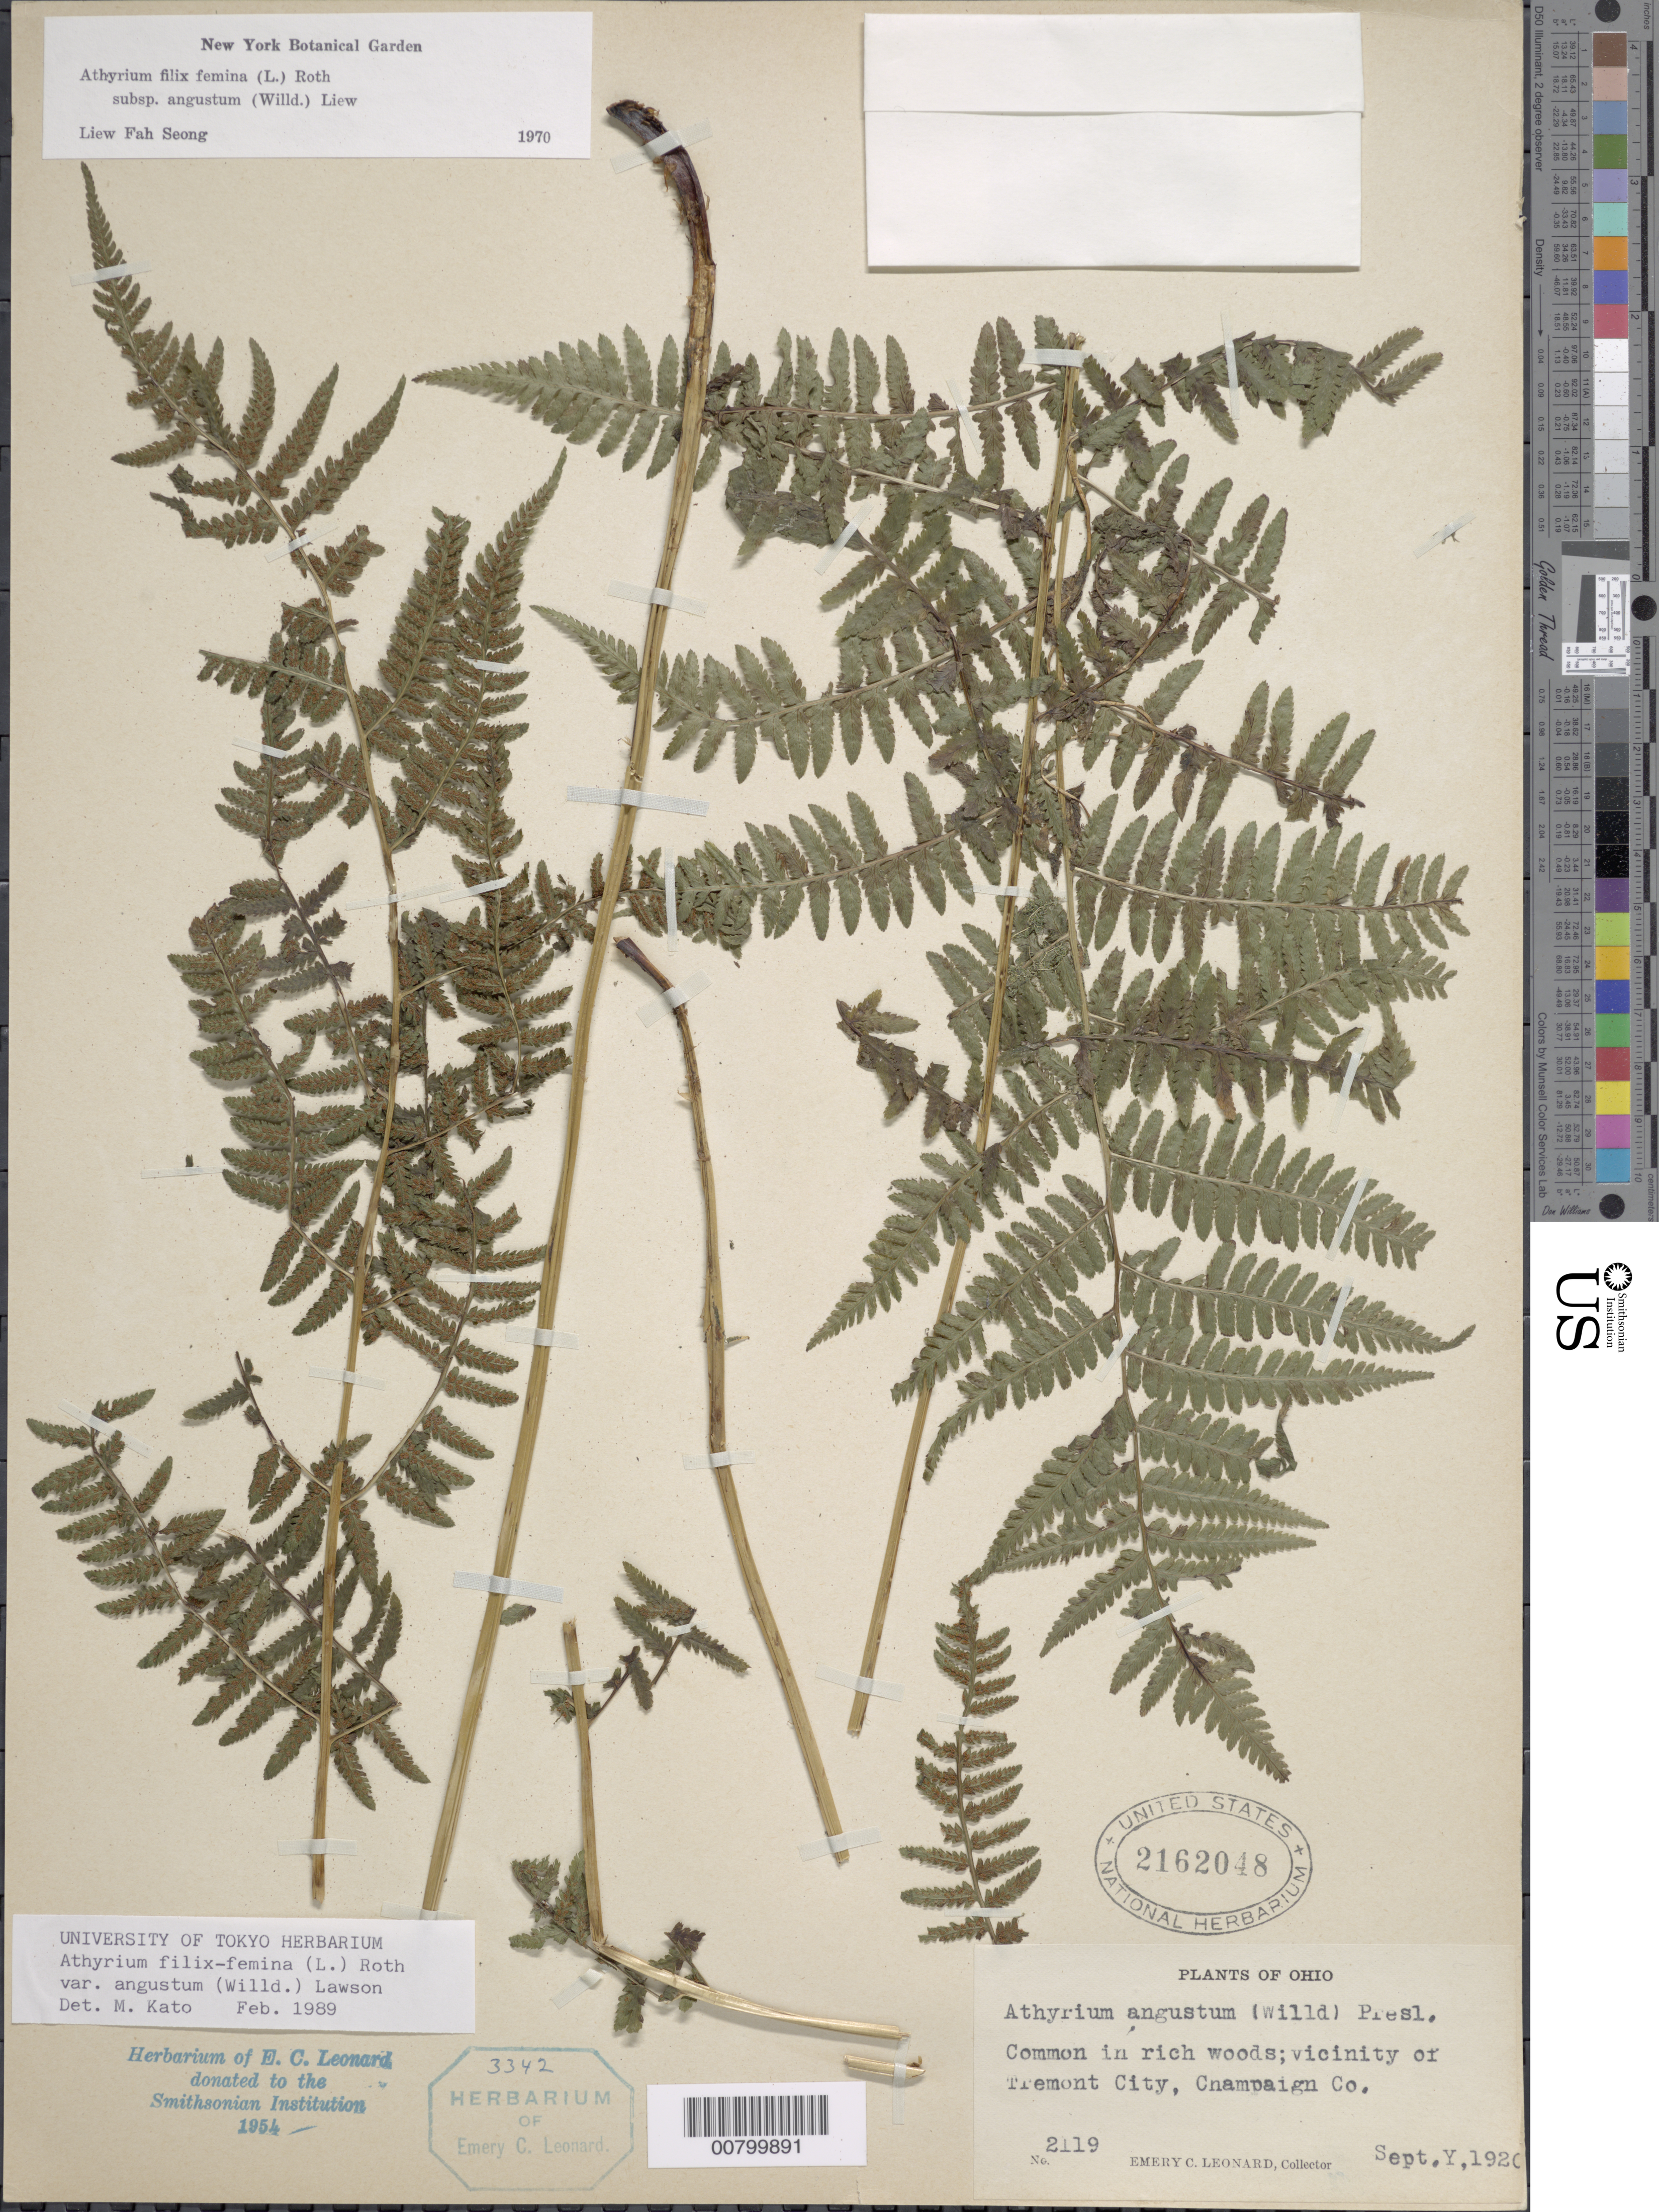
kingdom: Plantae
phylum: Tracheophyta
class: Polypodiopsida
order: Polypodiales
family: Athyriaceae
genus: Athyrium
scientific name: Athyrium filix-femina subsp. angustatum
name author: (Willd.) R.T. Clausen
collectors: H. N. Moldenke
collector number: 2119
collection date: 1920-09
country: United States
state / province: Ohio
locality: Vicinity of Tremont City, Champaign Co.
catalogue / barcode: US 2162048